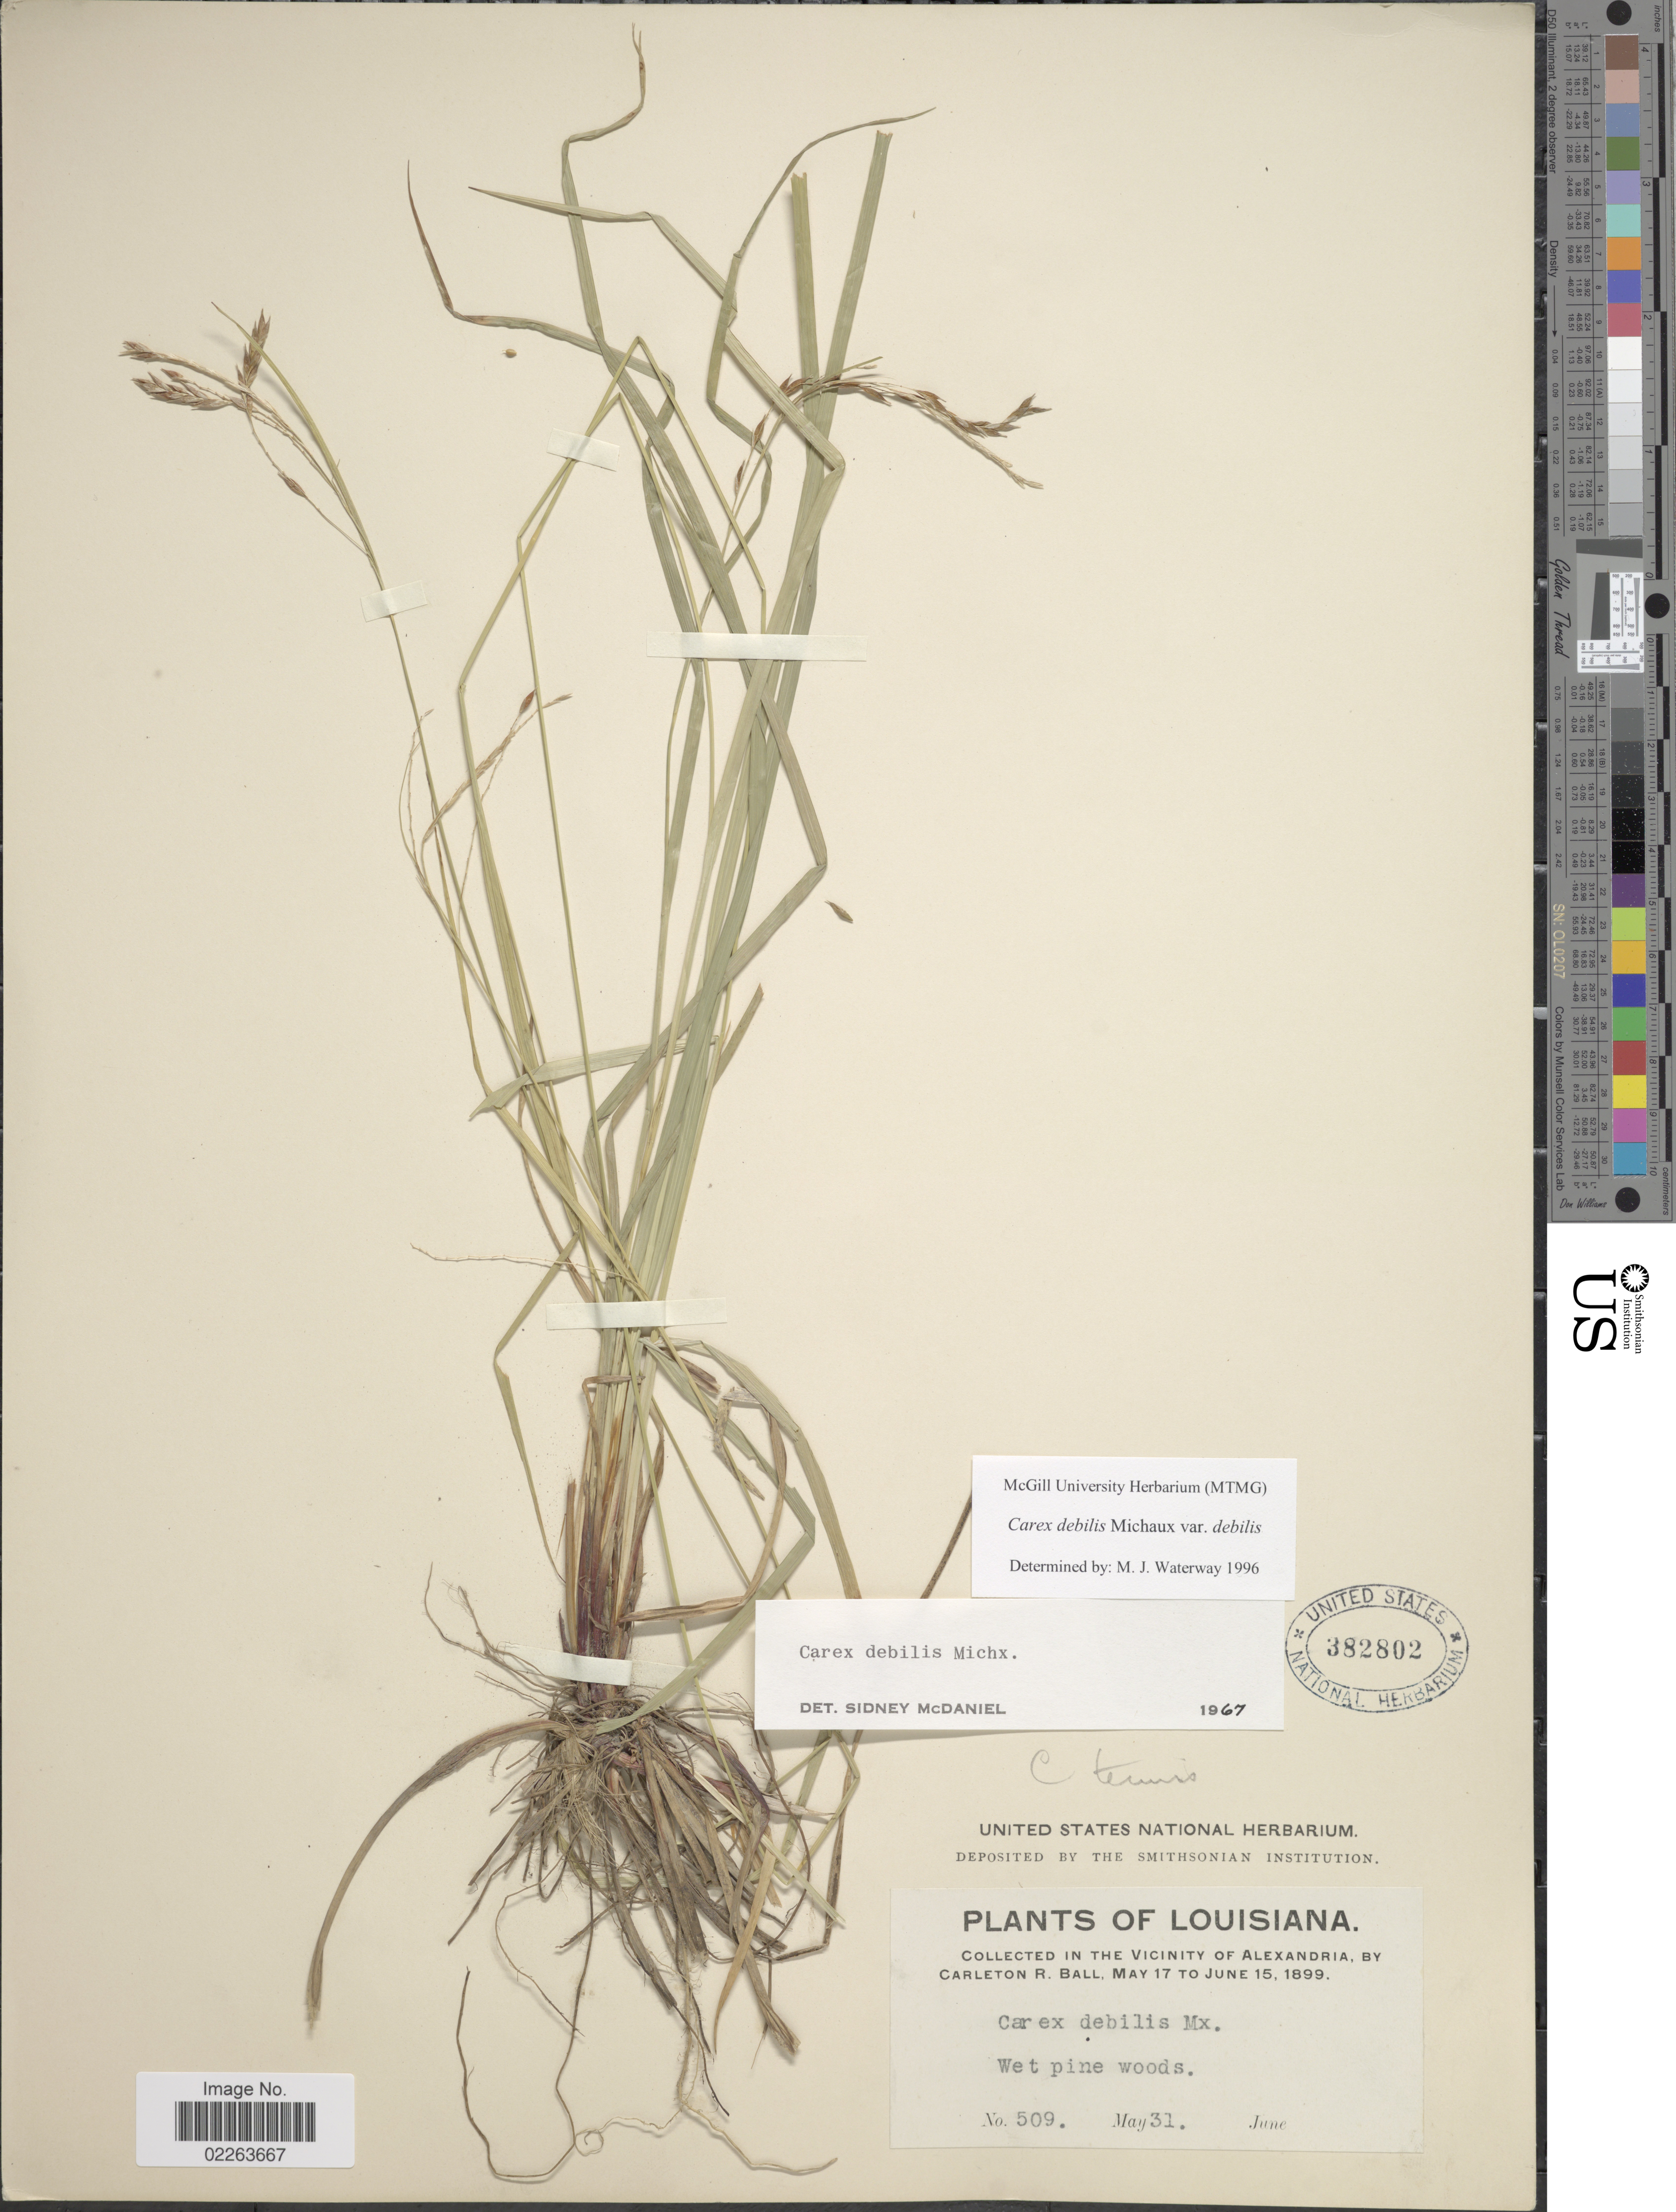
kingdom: Plantae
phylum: Tracheophyta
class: Liliopsida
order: Poales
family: Cyperaceae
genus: Carex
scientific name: Carex debilis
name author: Michx.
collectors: C. R. Ball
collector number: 509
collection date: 1899-05-31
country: United States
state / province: Louisiana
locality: In the vicinity of Alexandria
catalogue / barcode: US 382802